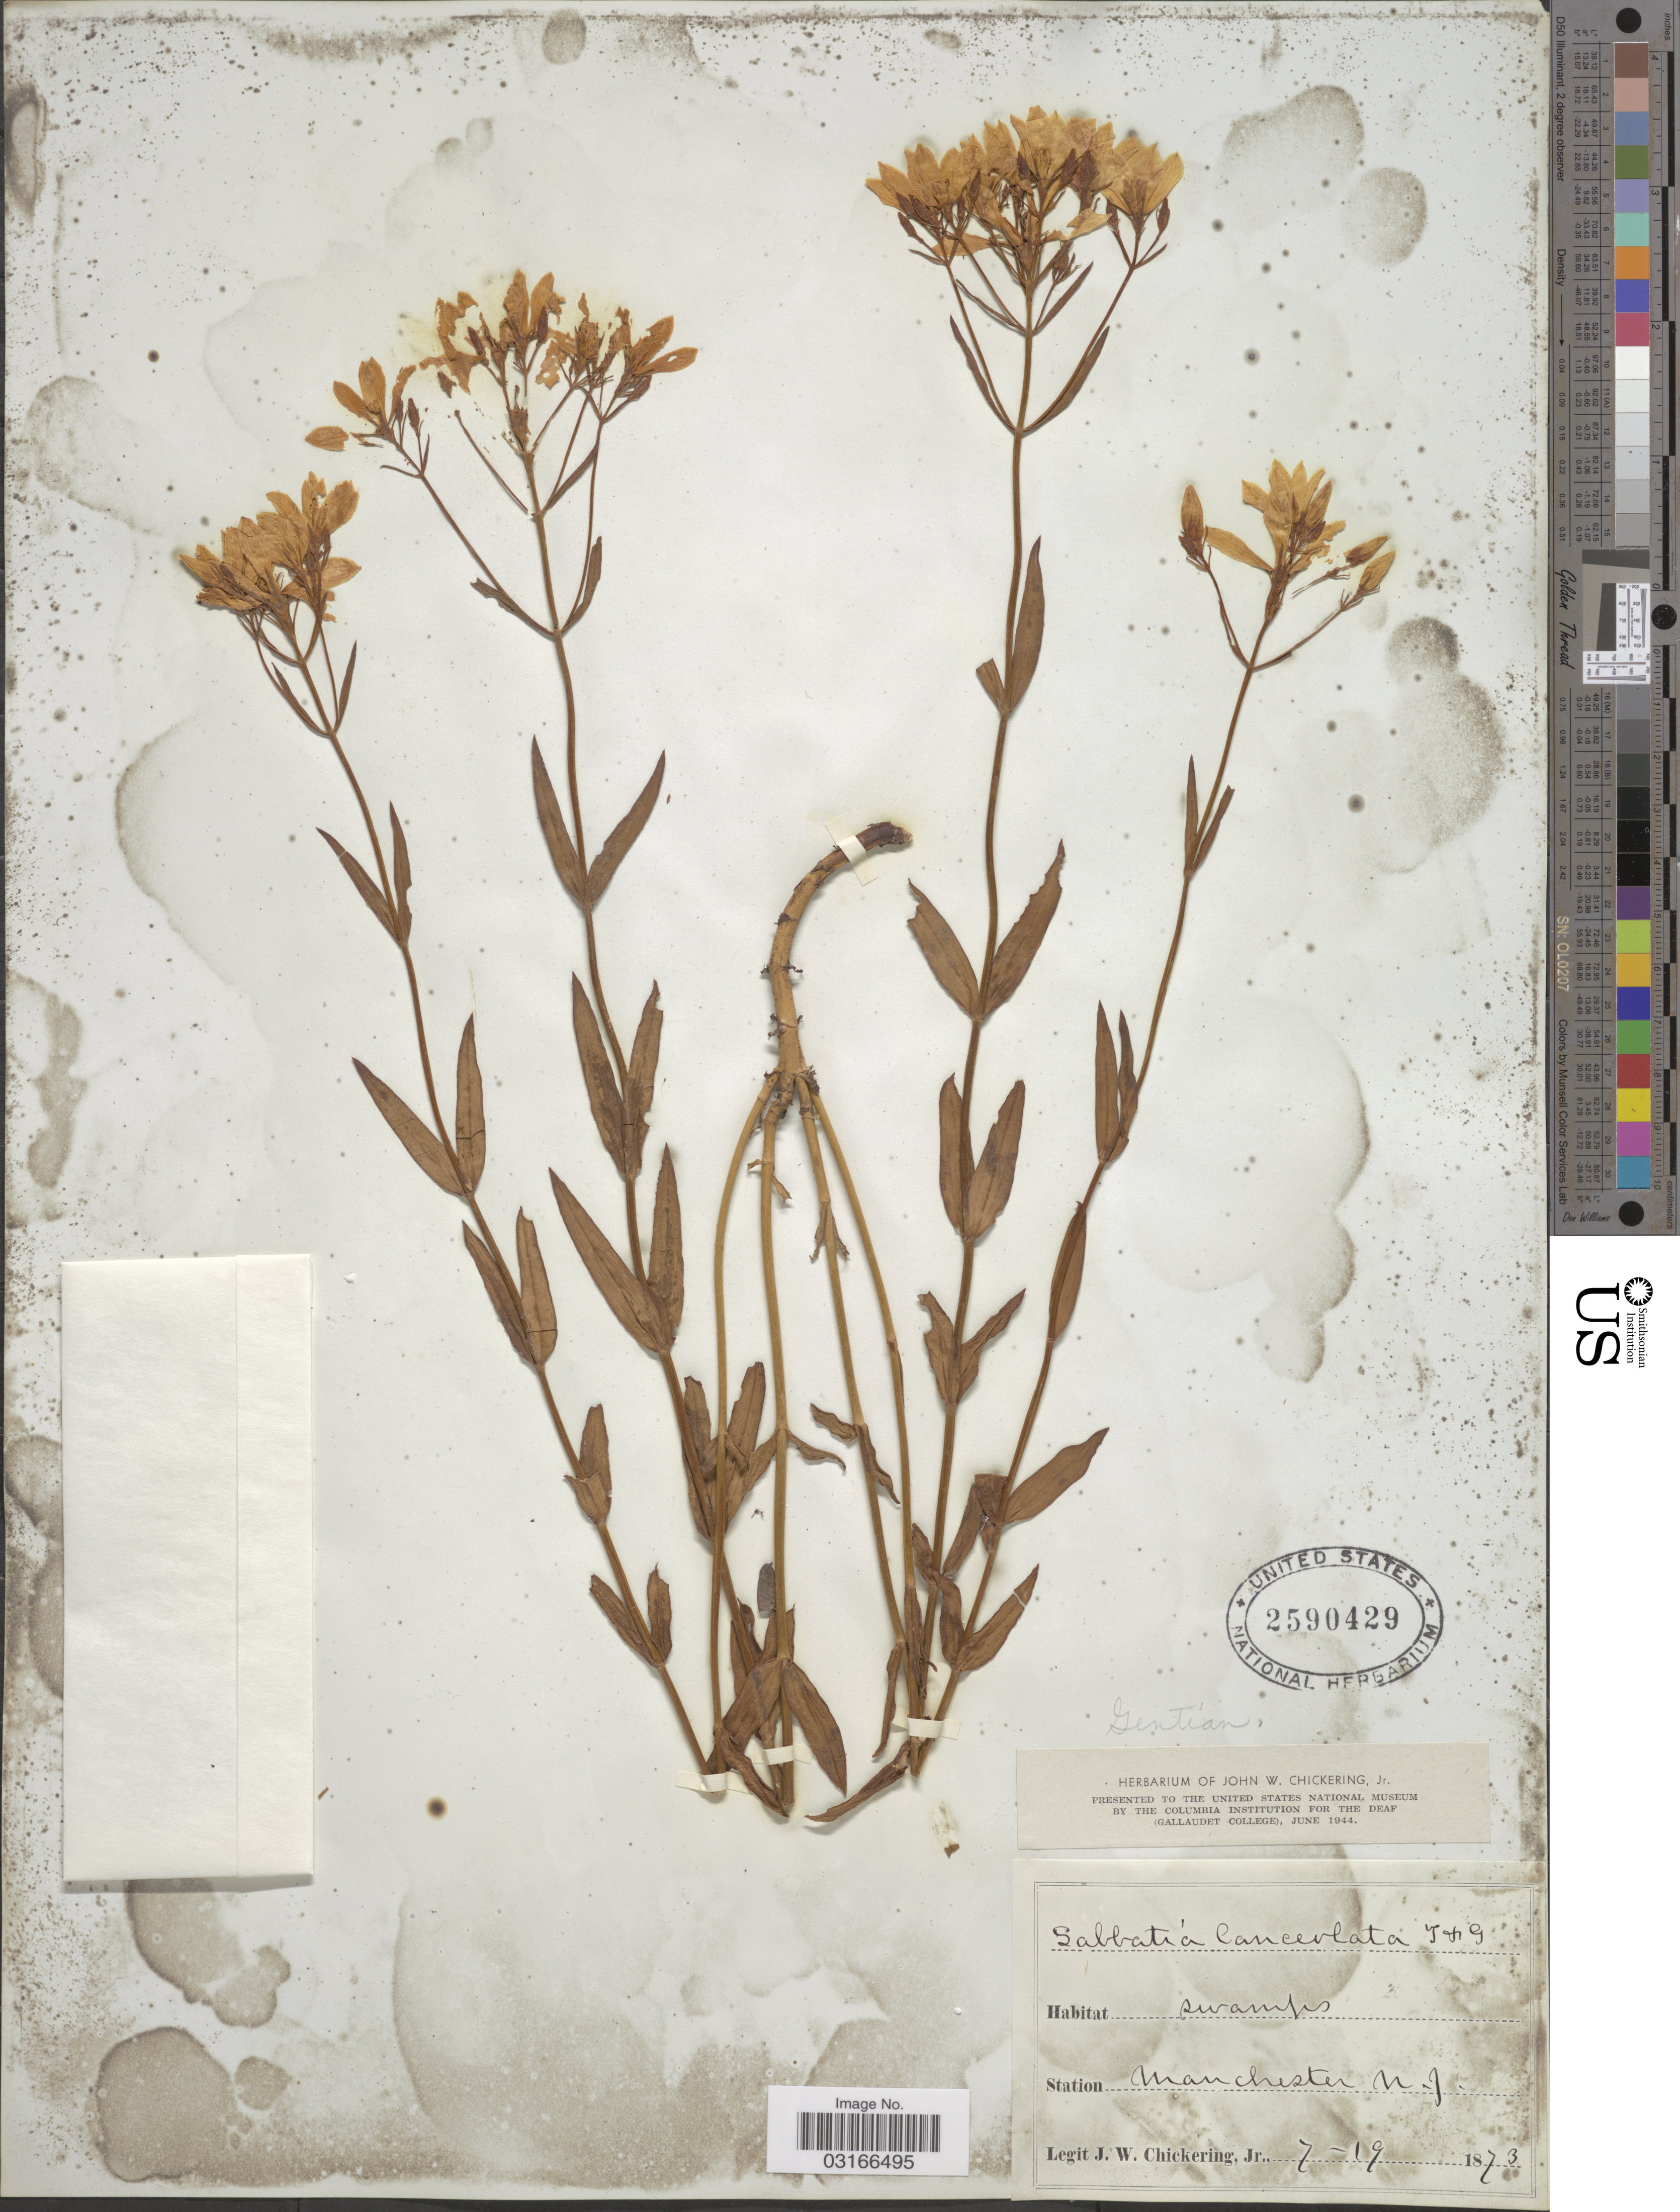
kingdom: Plantae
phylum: Tracheophyta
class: Magnoliopsida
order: Gentianales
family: Gentianaceae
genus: Sabatia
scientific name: Sabatia difformis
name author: (L.) Druce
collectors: J. W. Chickering Jr.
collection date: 1873-07-19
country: United States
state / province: New Jersey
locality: Manchester, N.J.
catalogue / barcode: US 2590429